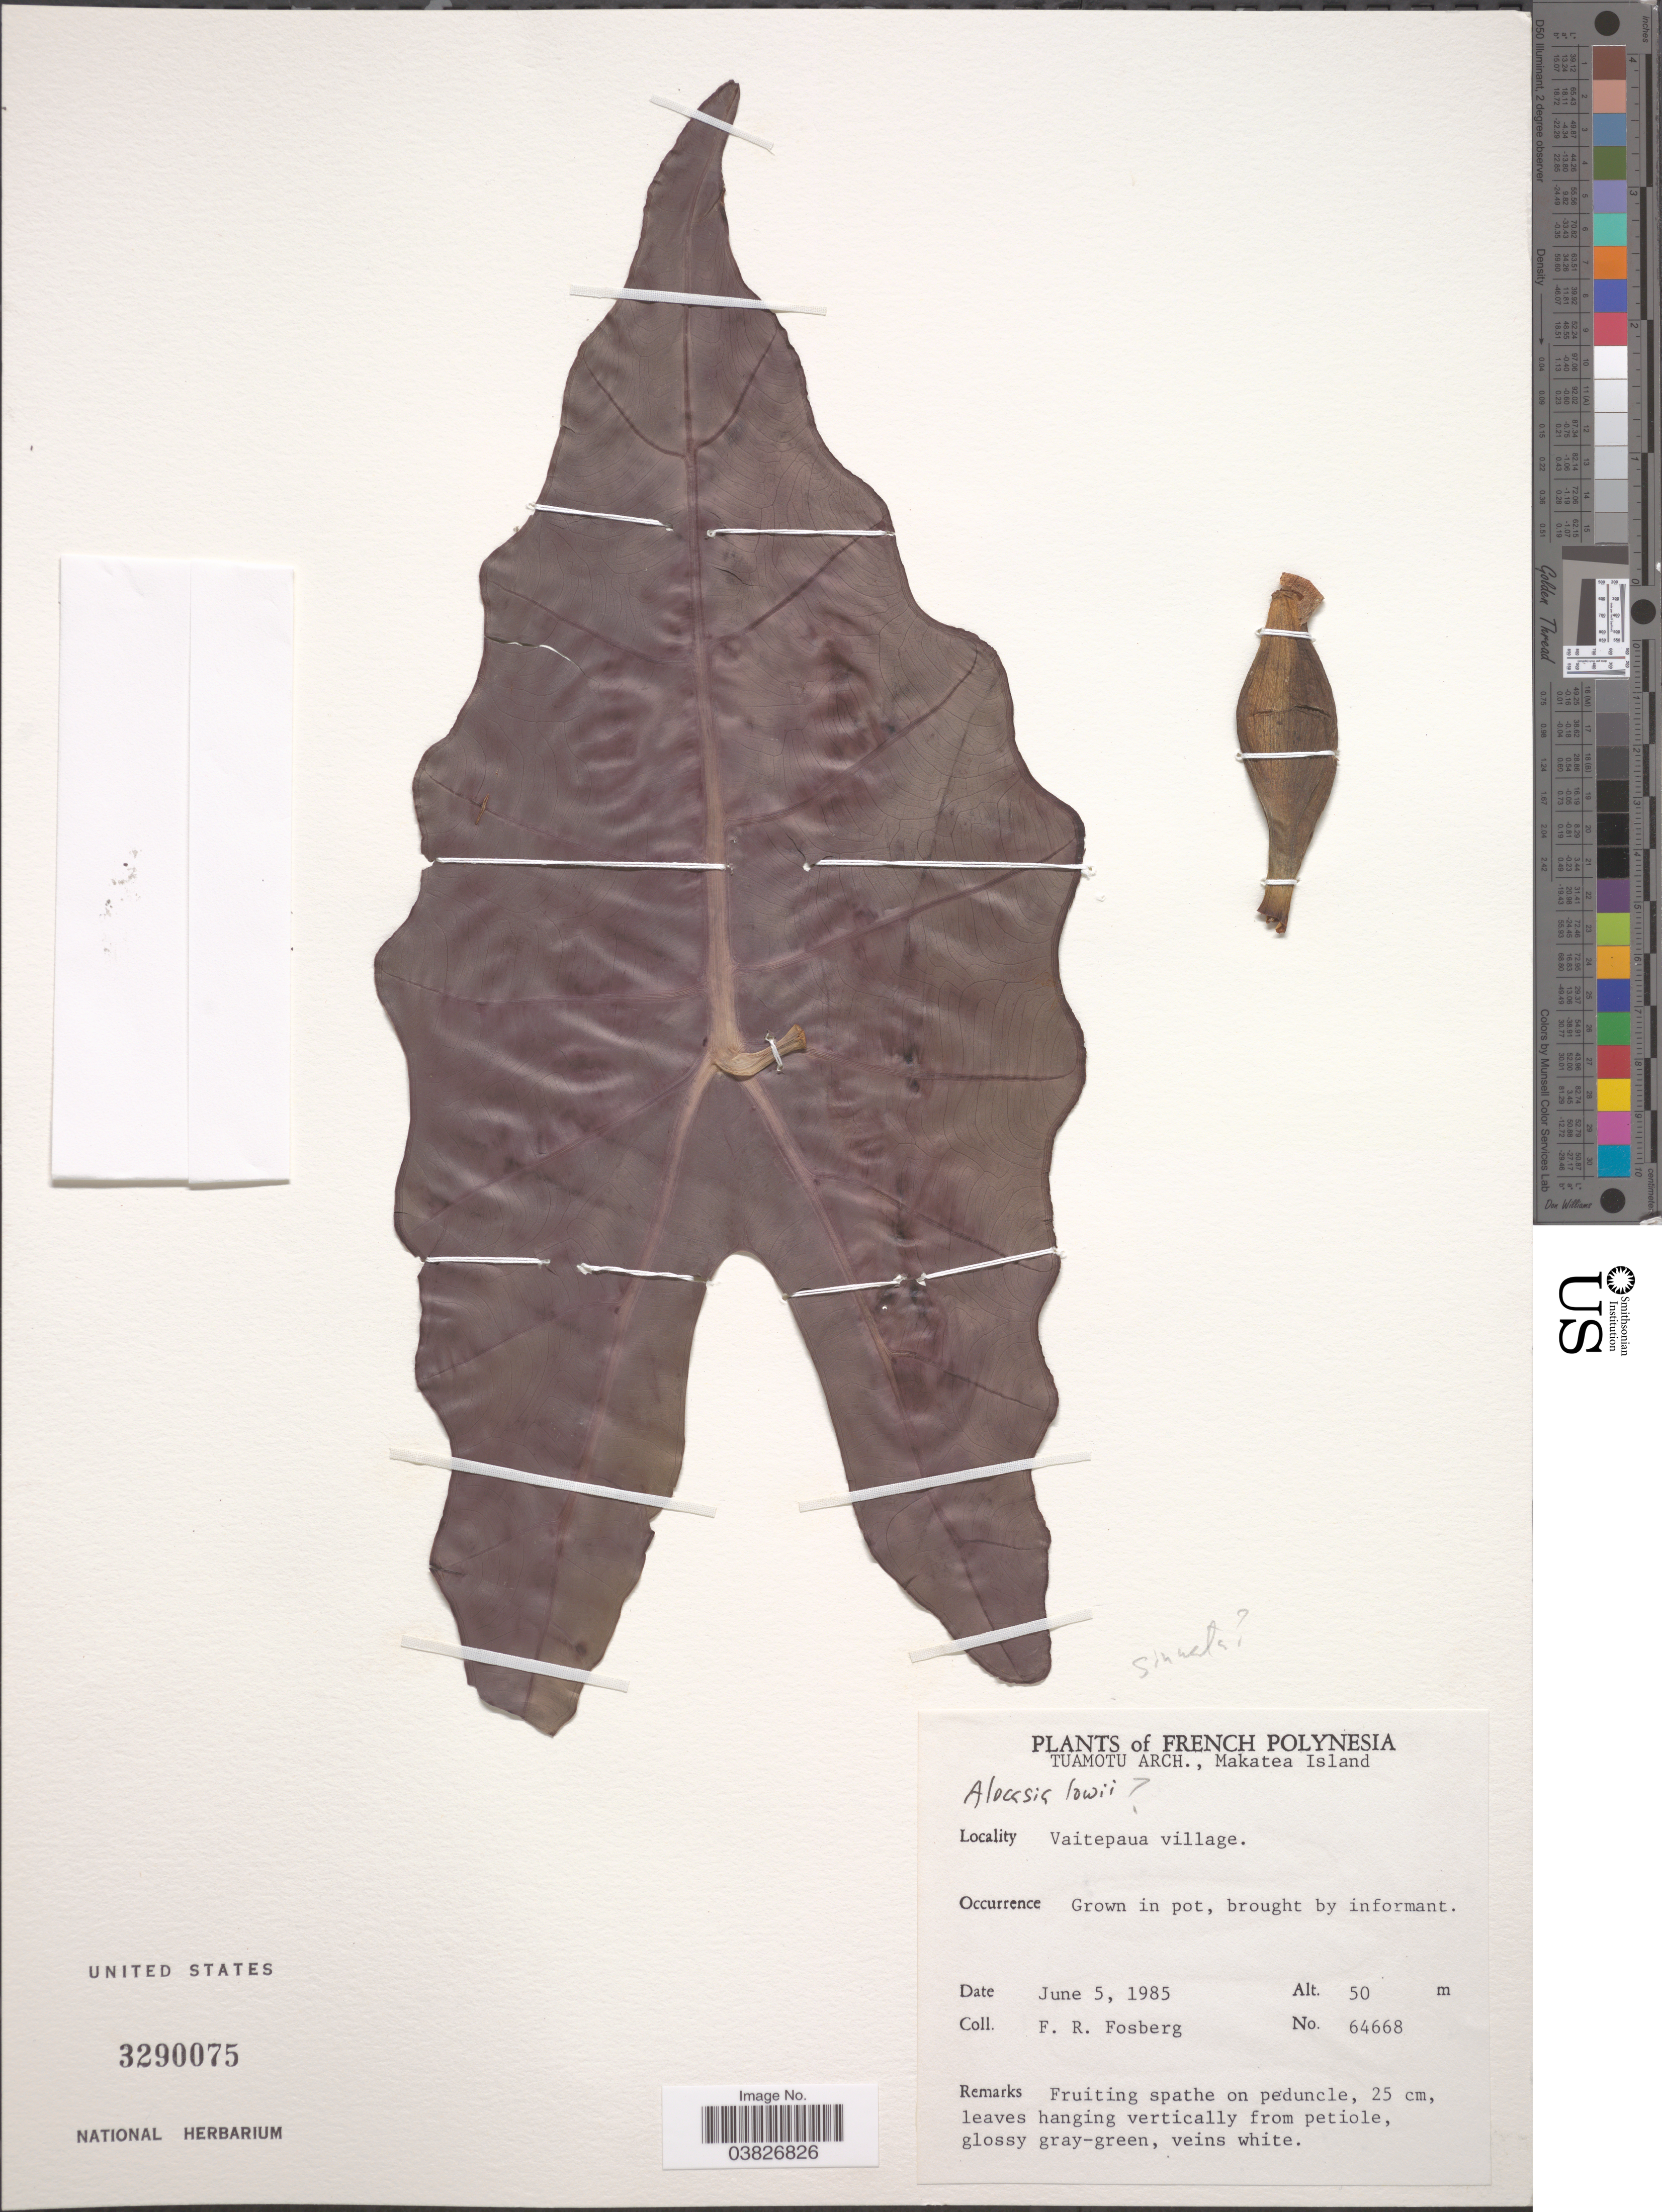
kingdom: Plantae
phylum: Tracheophyta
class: Liliopsida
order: Alismatales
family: Araceae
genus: Alocasia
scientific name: Alocasia sinuata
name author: N.E. Br.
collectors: F. R. Fosberg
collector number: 64668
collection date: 1985-06-05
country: French Polynesia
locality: Tuamotu Arch., Makatea Island. Vaitepaua village.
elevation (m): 50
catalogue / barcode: US 3290075